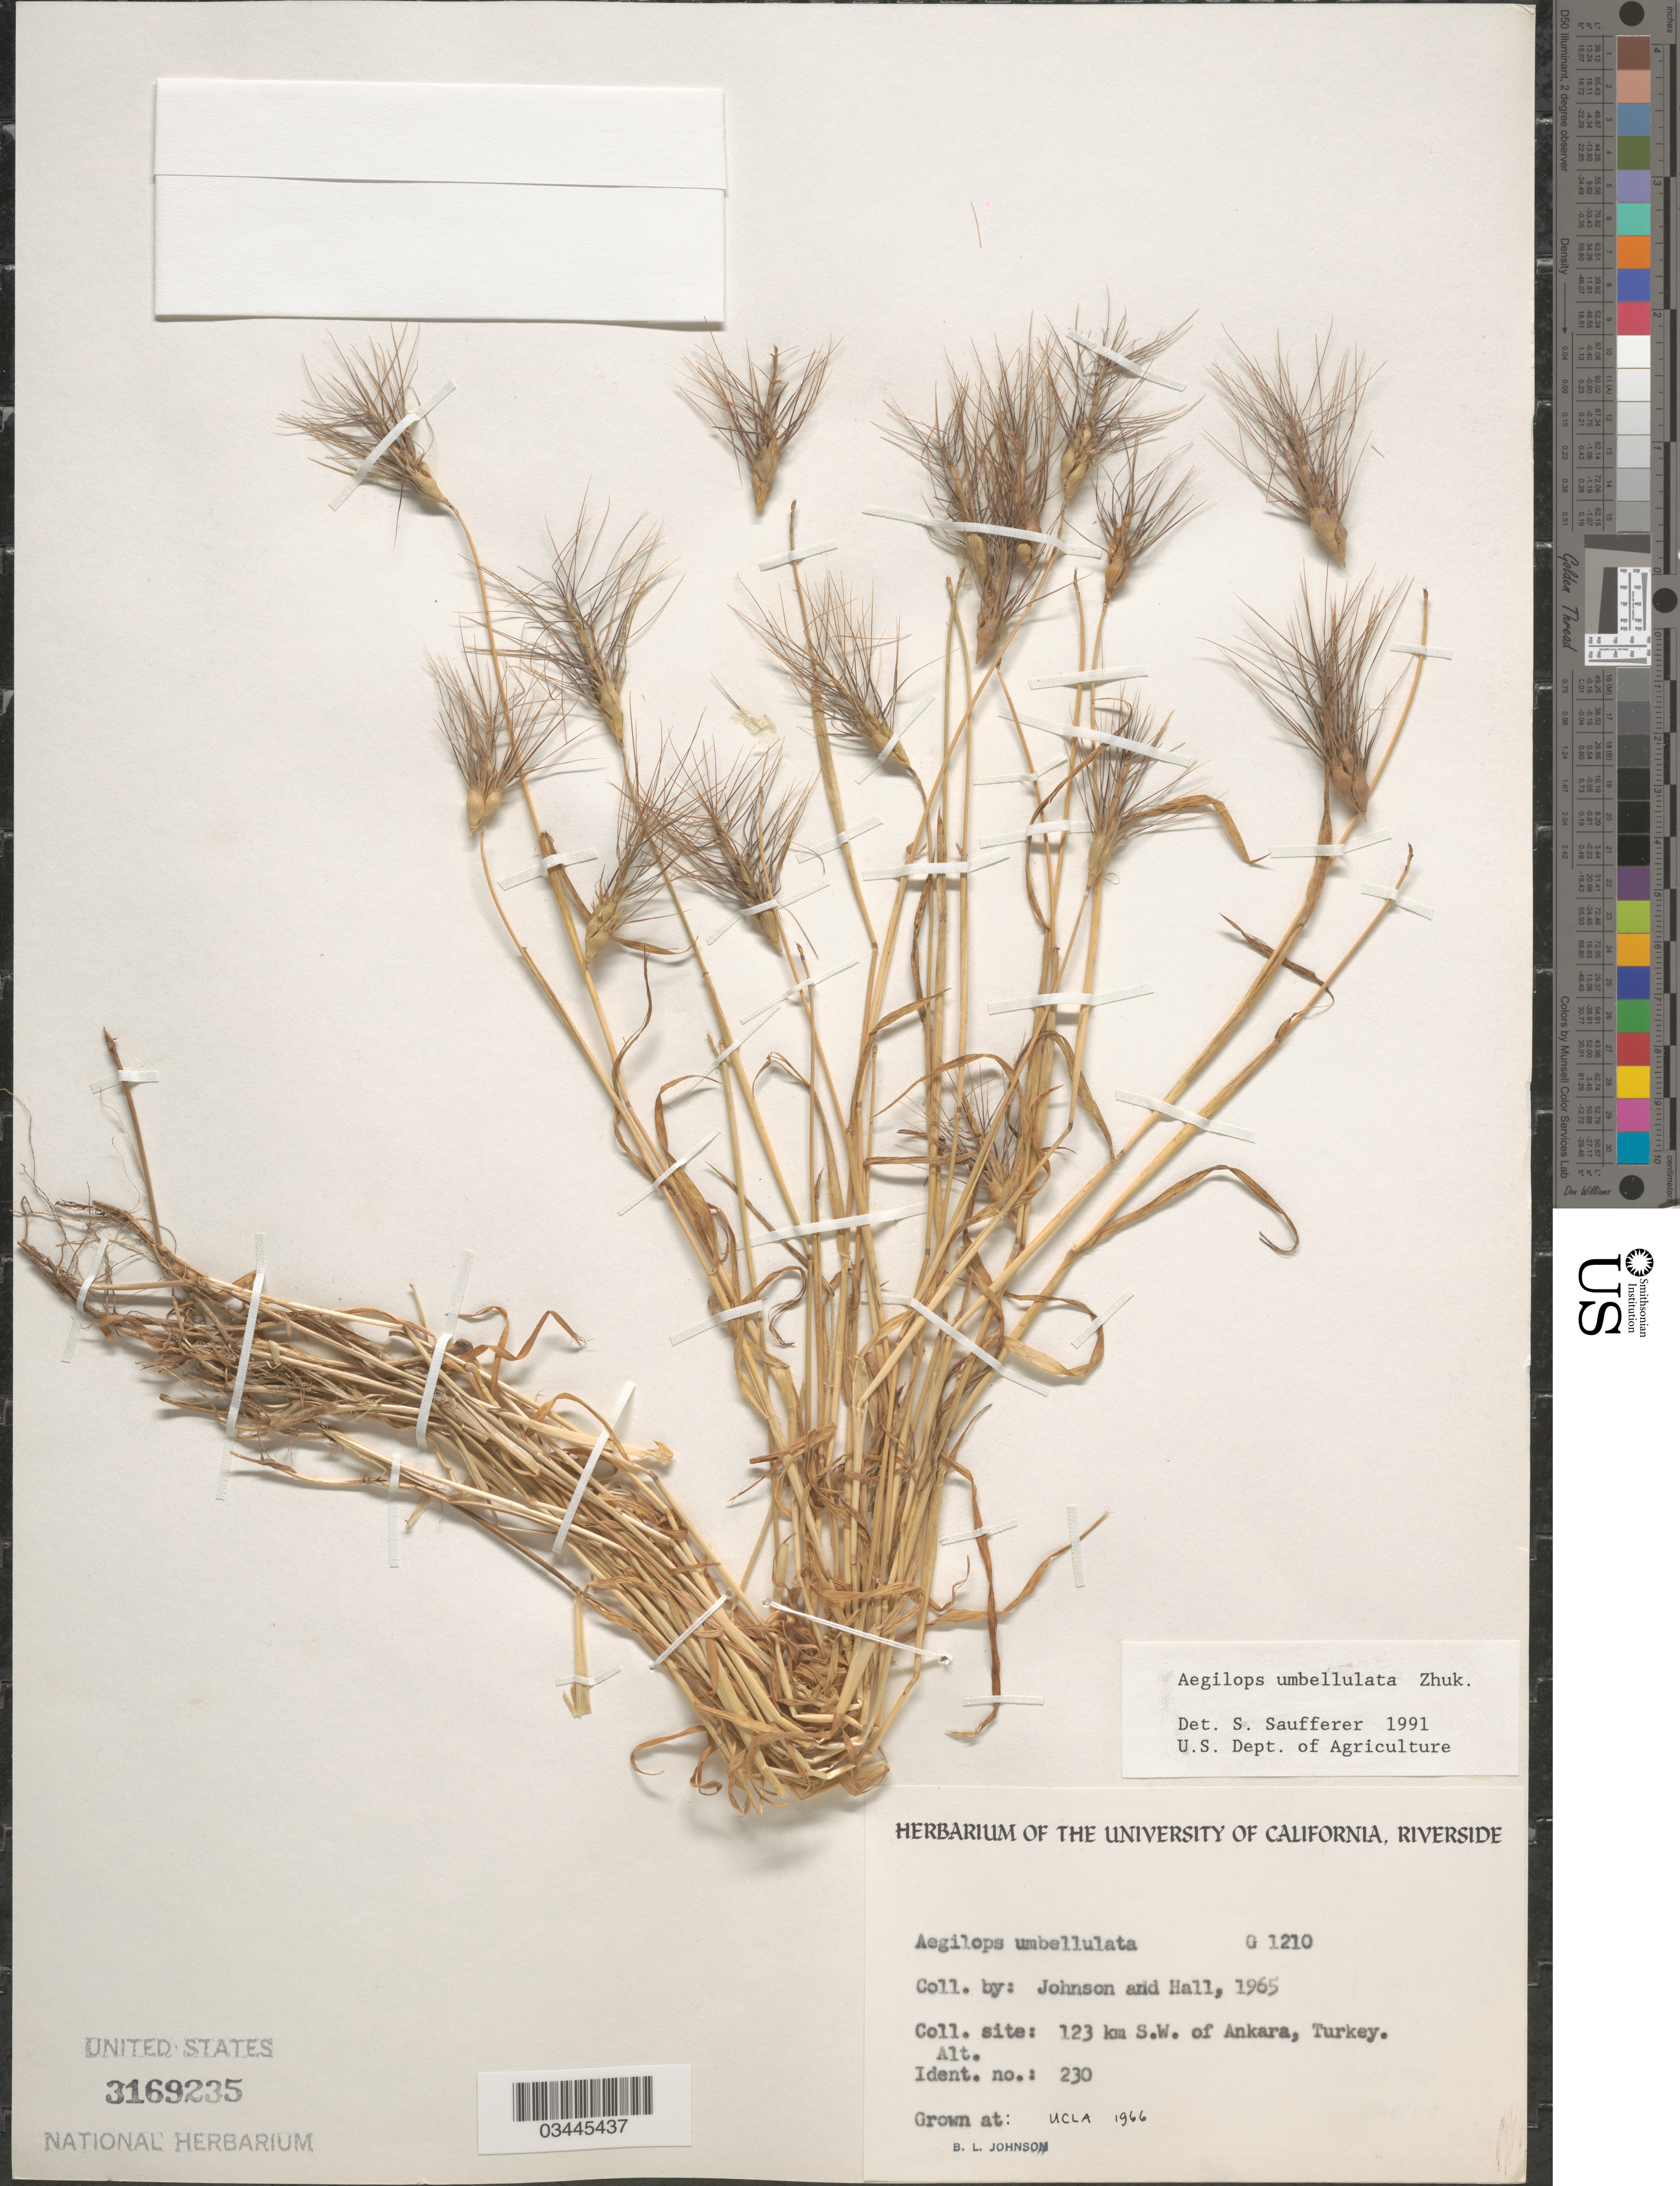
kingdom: Plantae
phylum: Tracheophyta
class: Liliopsida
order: Poales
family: Poaceae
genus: Aegilops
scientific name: Aegilops umbellulata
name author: Zhuk.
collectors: B. Johnson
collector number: G1210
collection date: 1966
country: United States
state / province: California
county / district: Los Angeles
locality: UCLA.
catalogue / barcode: US 3169235